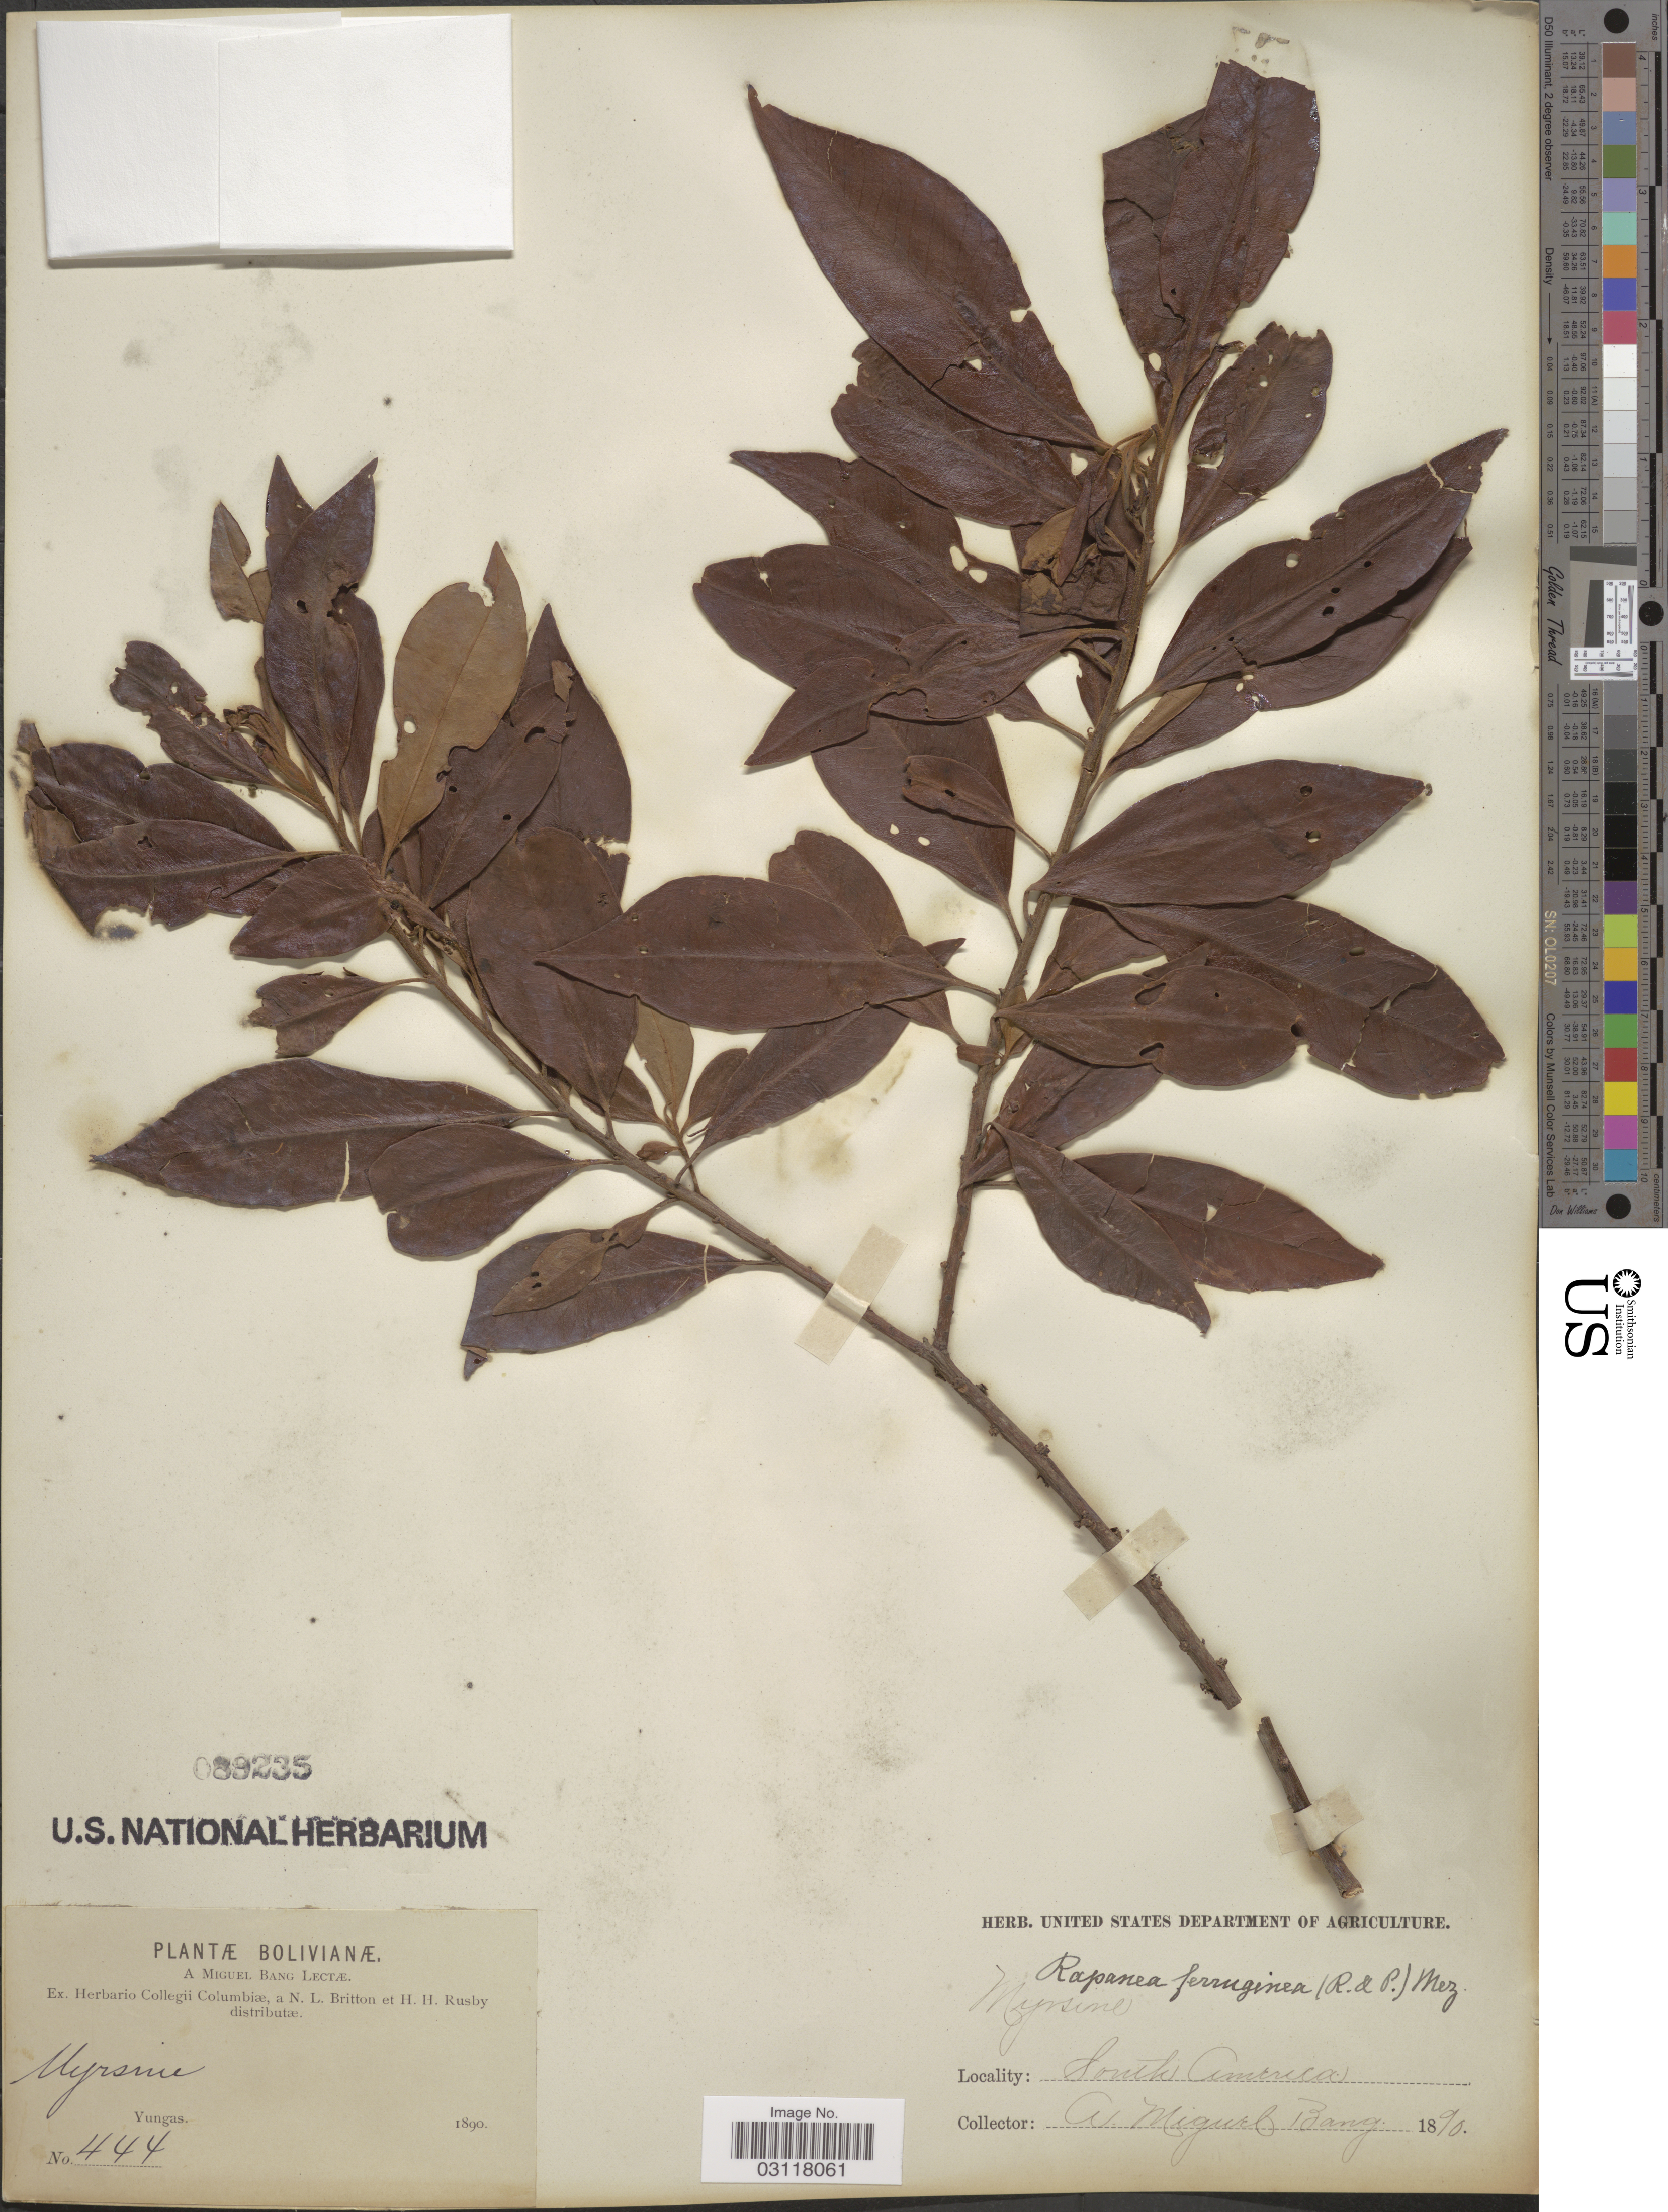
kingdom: Plantae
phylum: Tracheophyta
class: Magnoliopsida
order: Ericales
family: Primulaceae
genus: Rapanea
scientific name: Rapanea ferruginea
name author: (Ruiz & Pav.) Mez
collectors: M. Bang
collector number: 444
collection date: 1890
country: Bolivia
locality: Yungas.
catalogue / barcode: US 89235